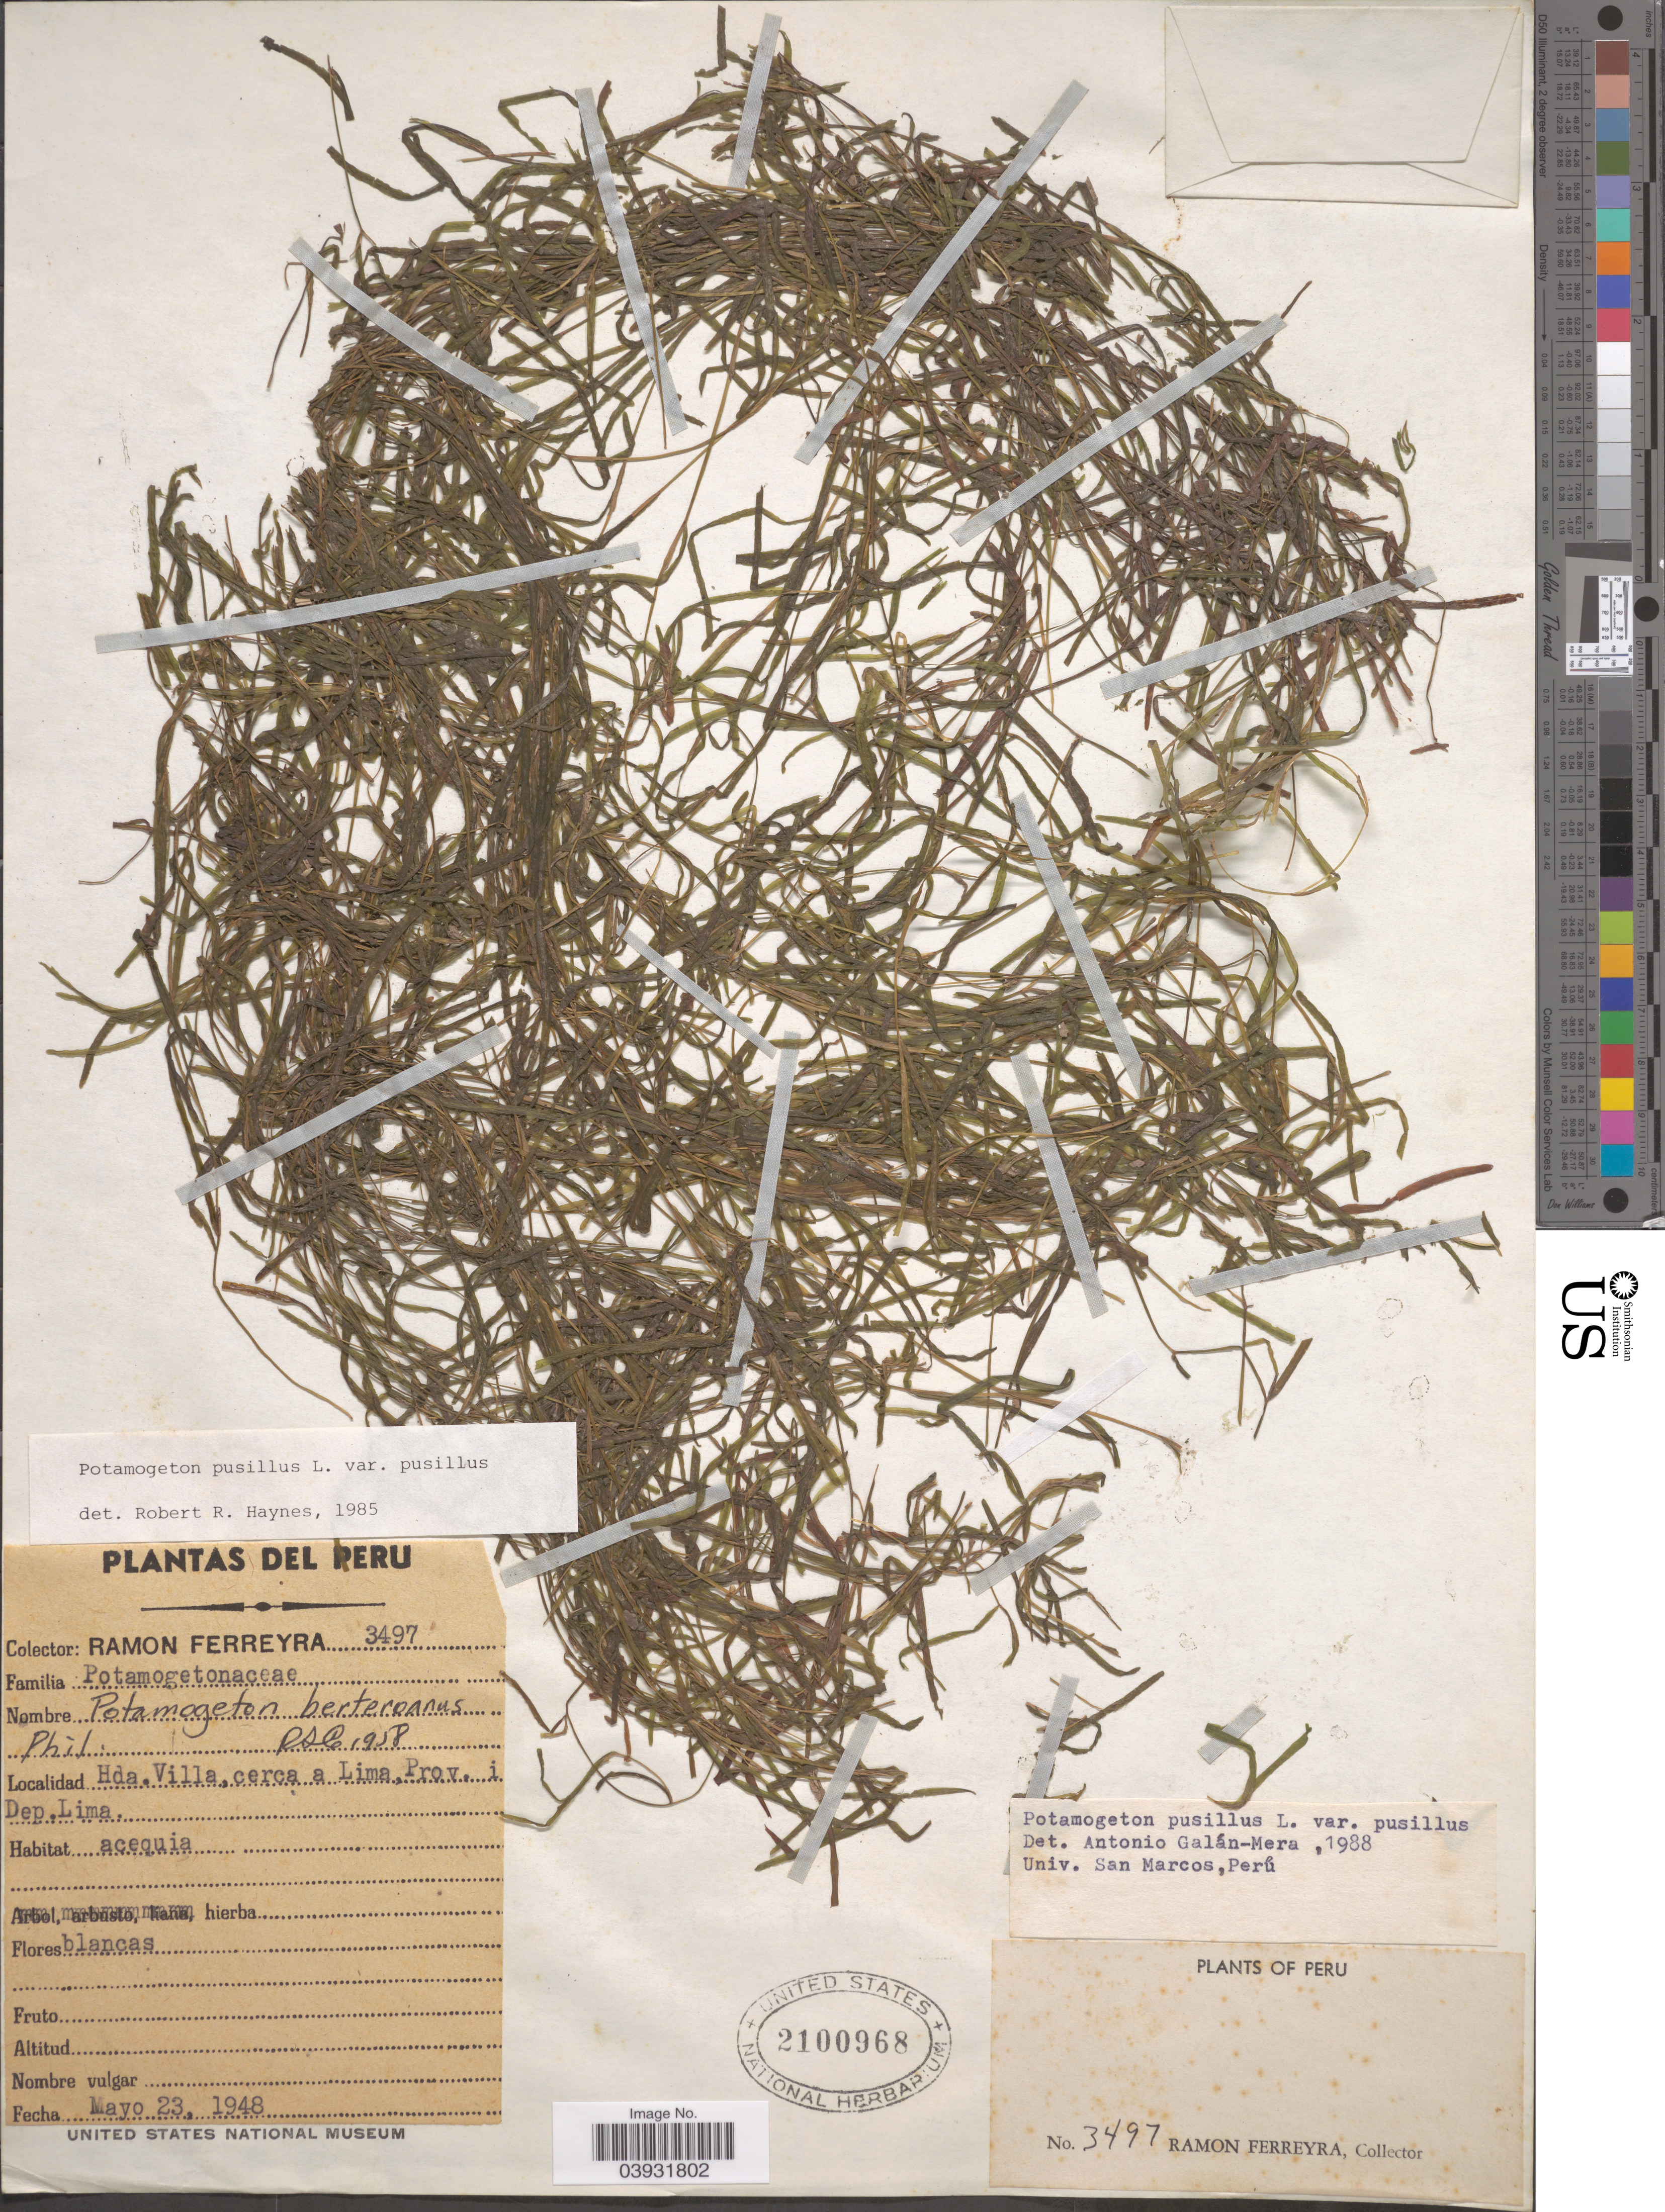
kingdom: Plantae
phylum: Tracheophyta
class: Liliopsida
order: Alismatales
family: Potamogetonaceae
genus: Potamogeton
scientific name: Potamogeton pusillus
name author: L.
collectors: R. A. Ferreyra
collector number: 3497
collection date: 1948-05-23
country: Peru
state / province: Lima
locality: Hda. Villa, cerca a Lima, Prov. i. Dep. Lima.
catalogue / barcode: US 2100968